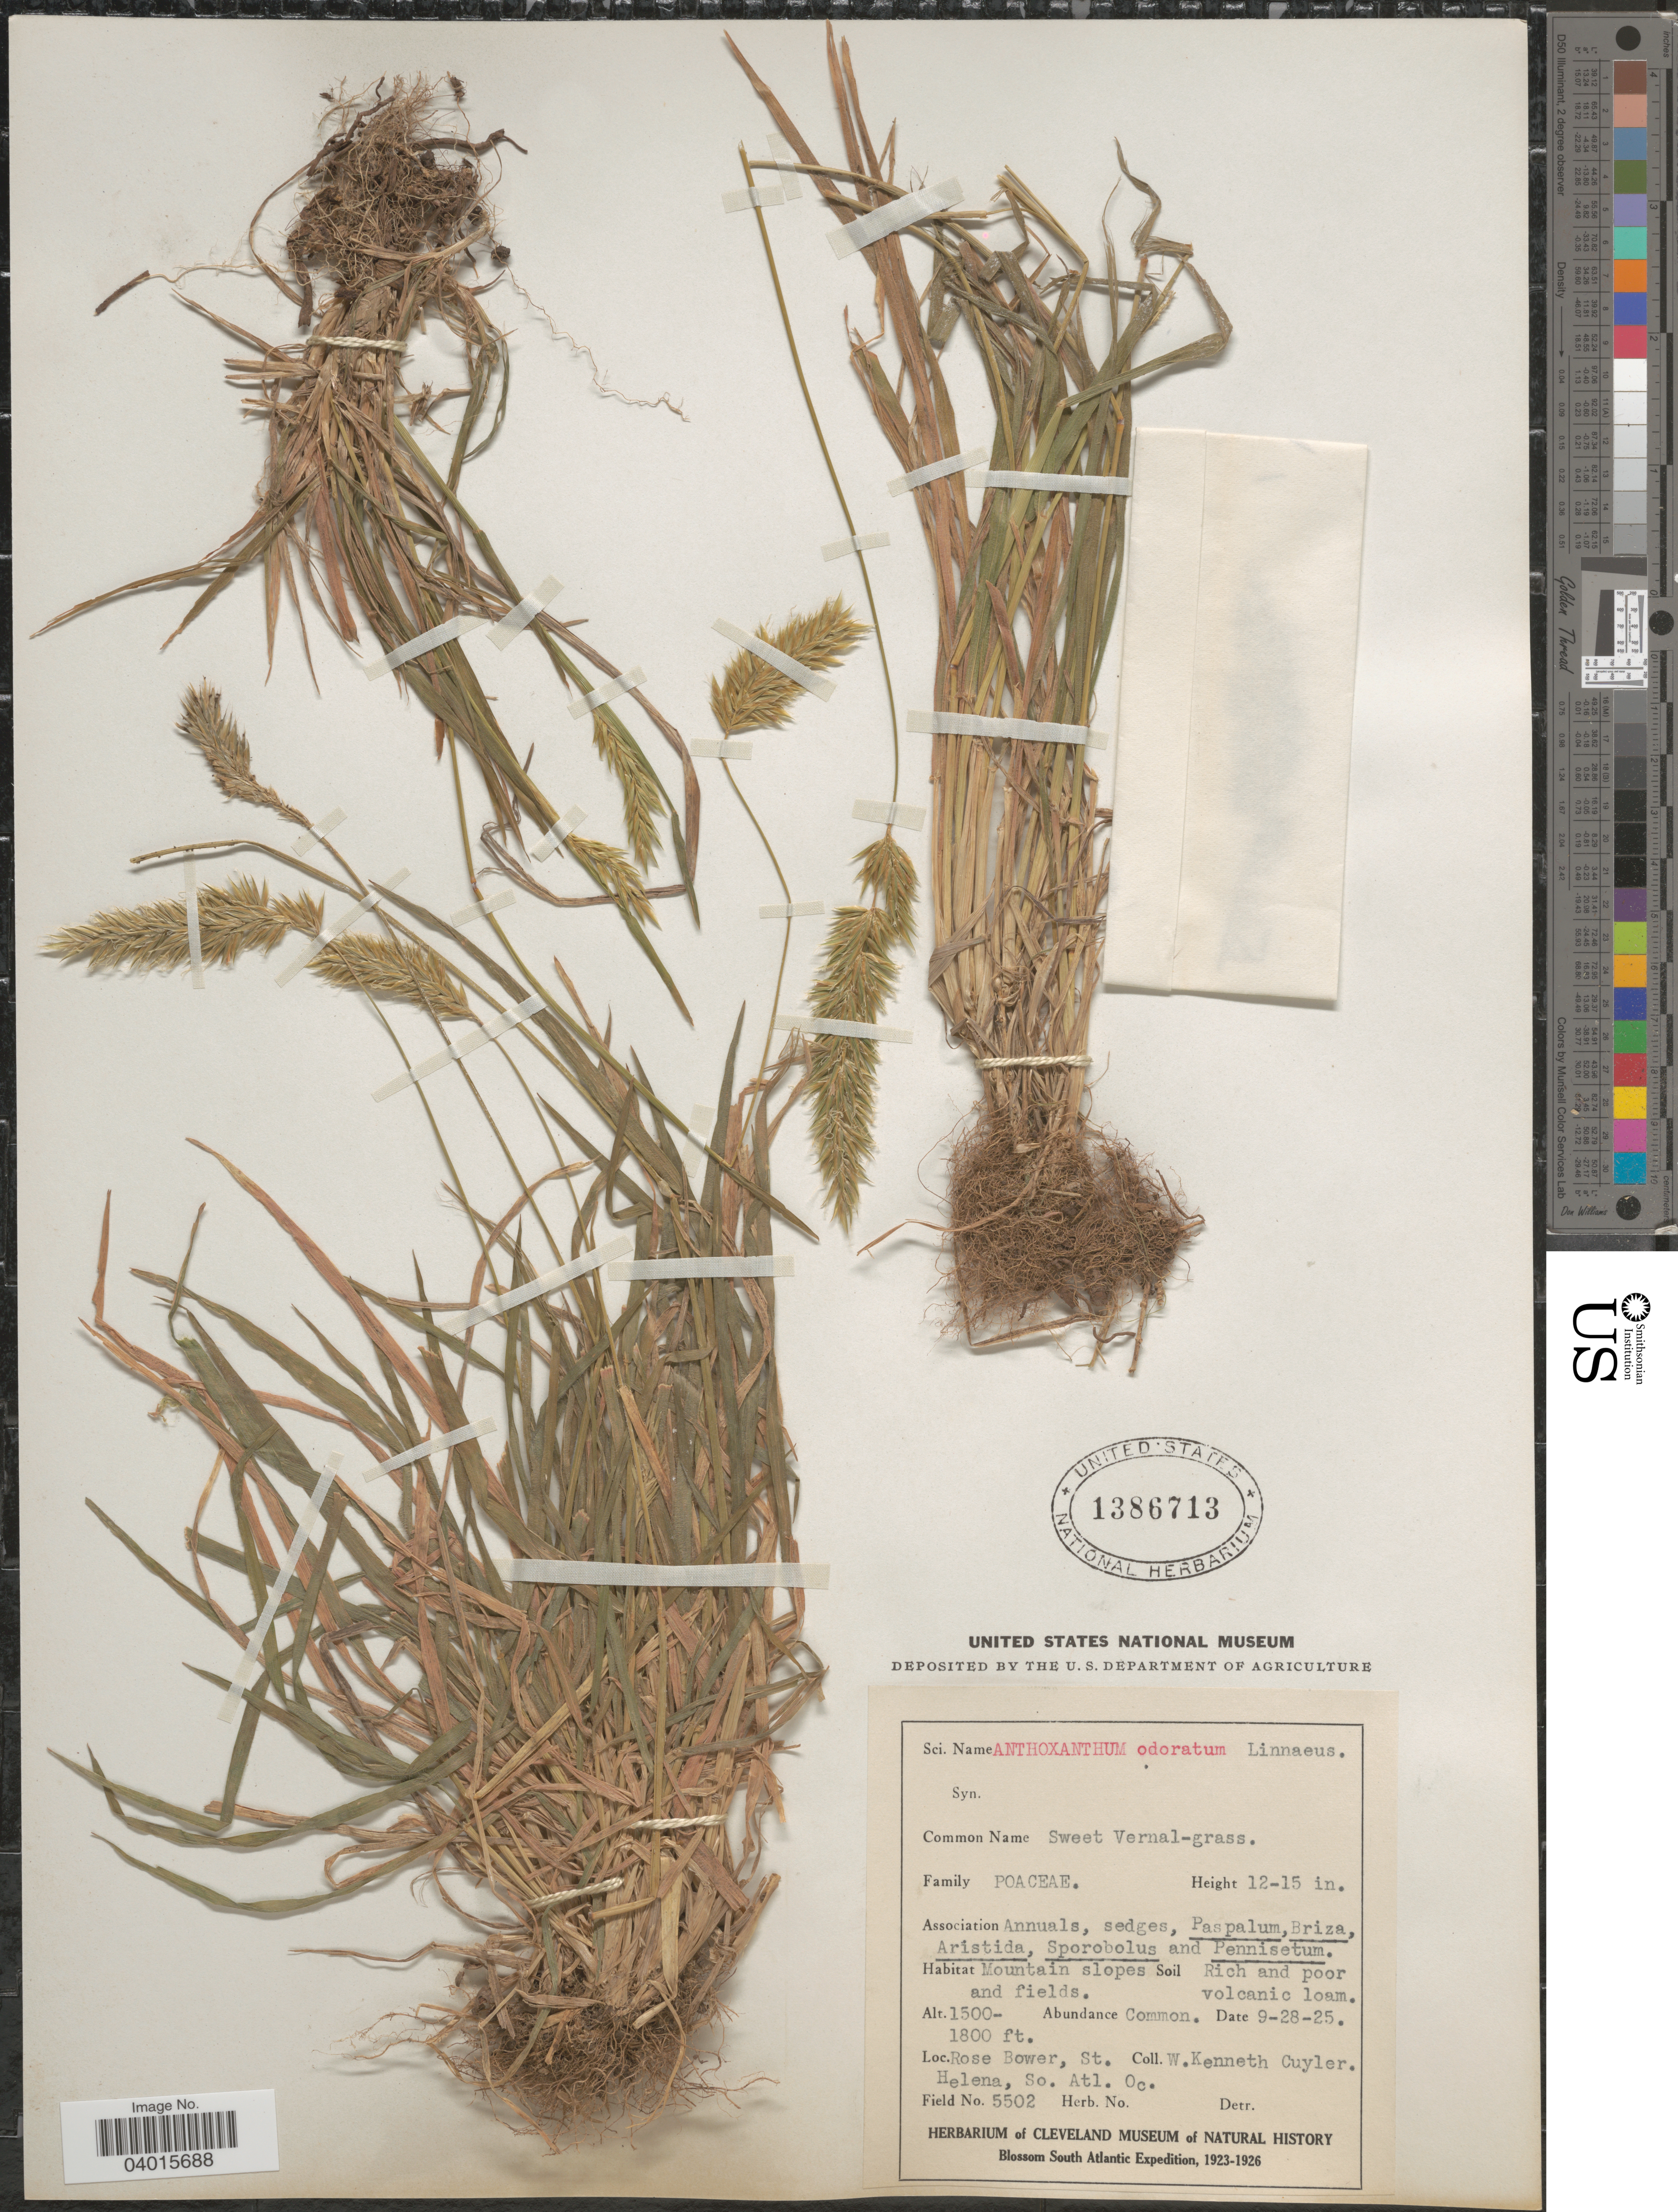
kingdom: Plantae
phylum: Tracheophyta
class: Liliopsida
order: Poales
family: Poaceae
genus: Anthoxanthum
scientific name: Anthoxanthum odoratum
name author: L.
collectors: W. Cuyler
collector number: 5502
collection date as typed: Transcribed d/m/y: 28/9/25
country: St. Helena Islands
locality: Mountain slopes. Rose Bower, St. Helena, So. Atl. Oc.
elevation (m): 457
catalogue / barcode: US 1386713